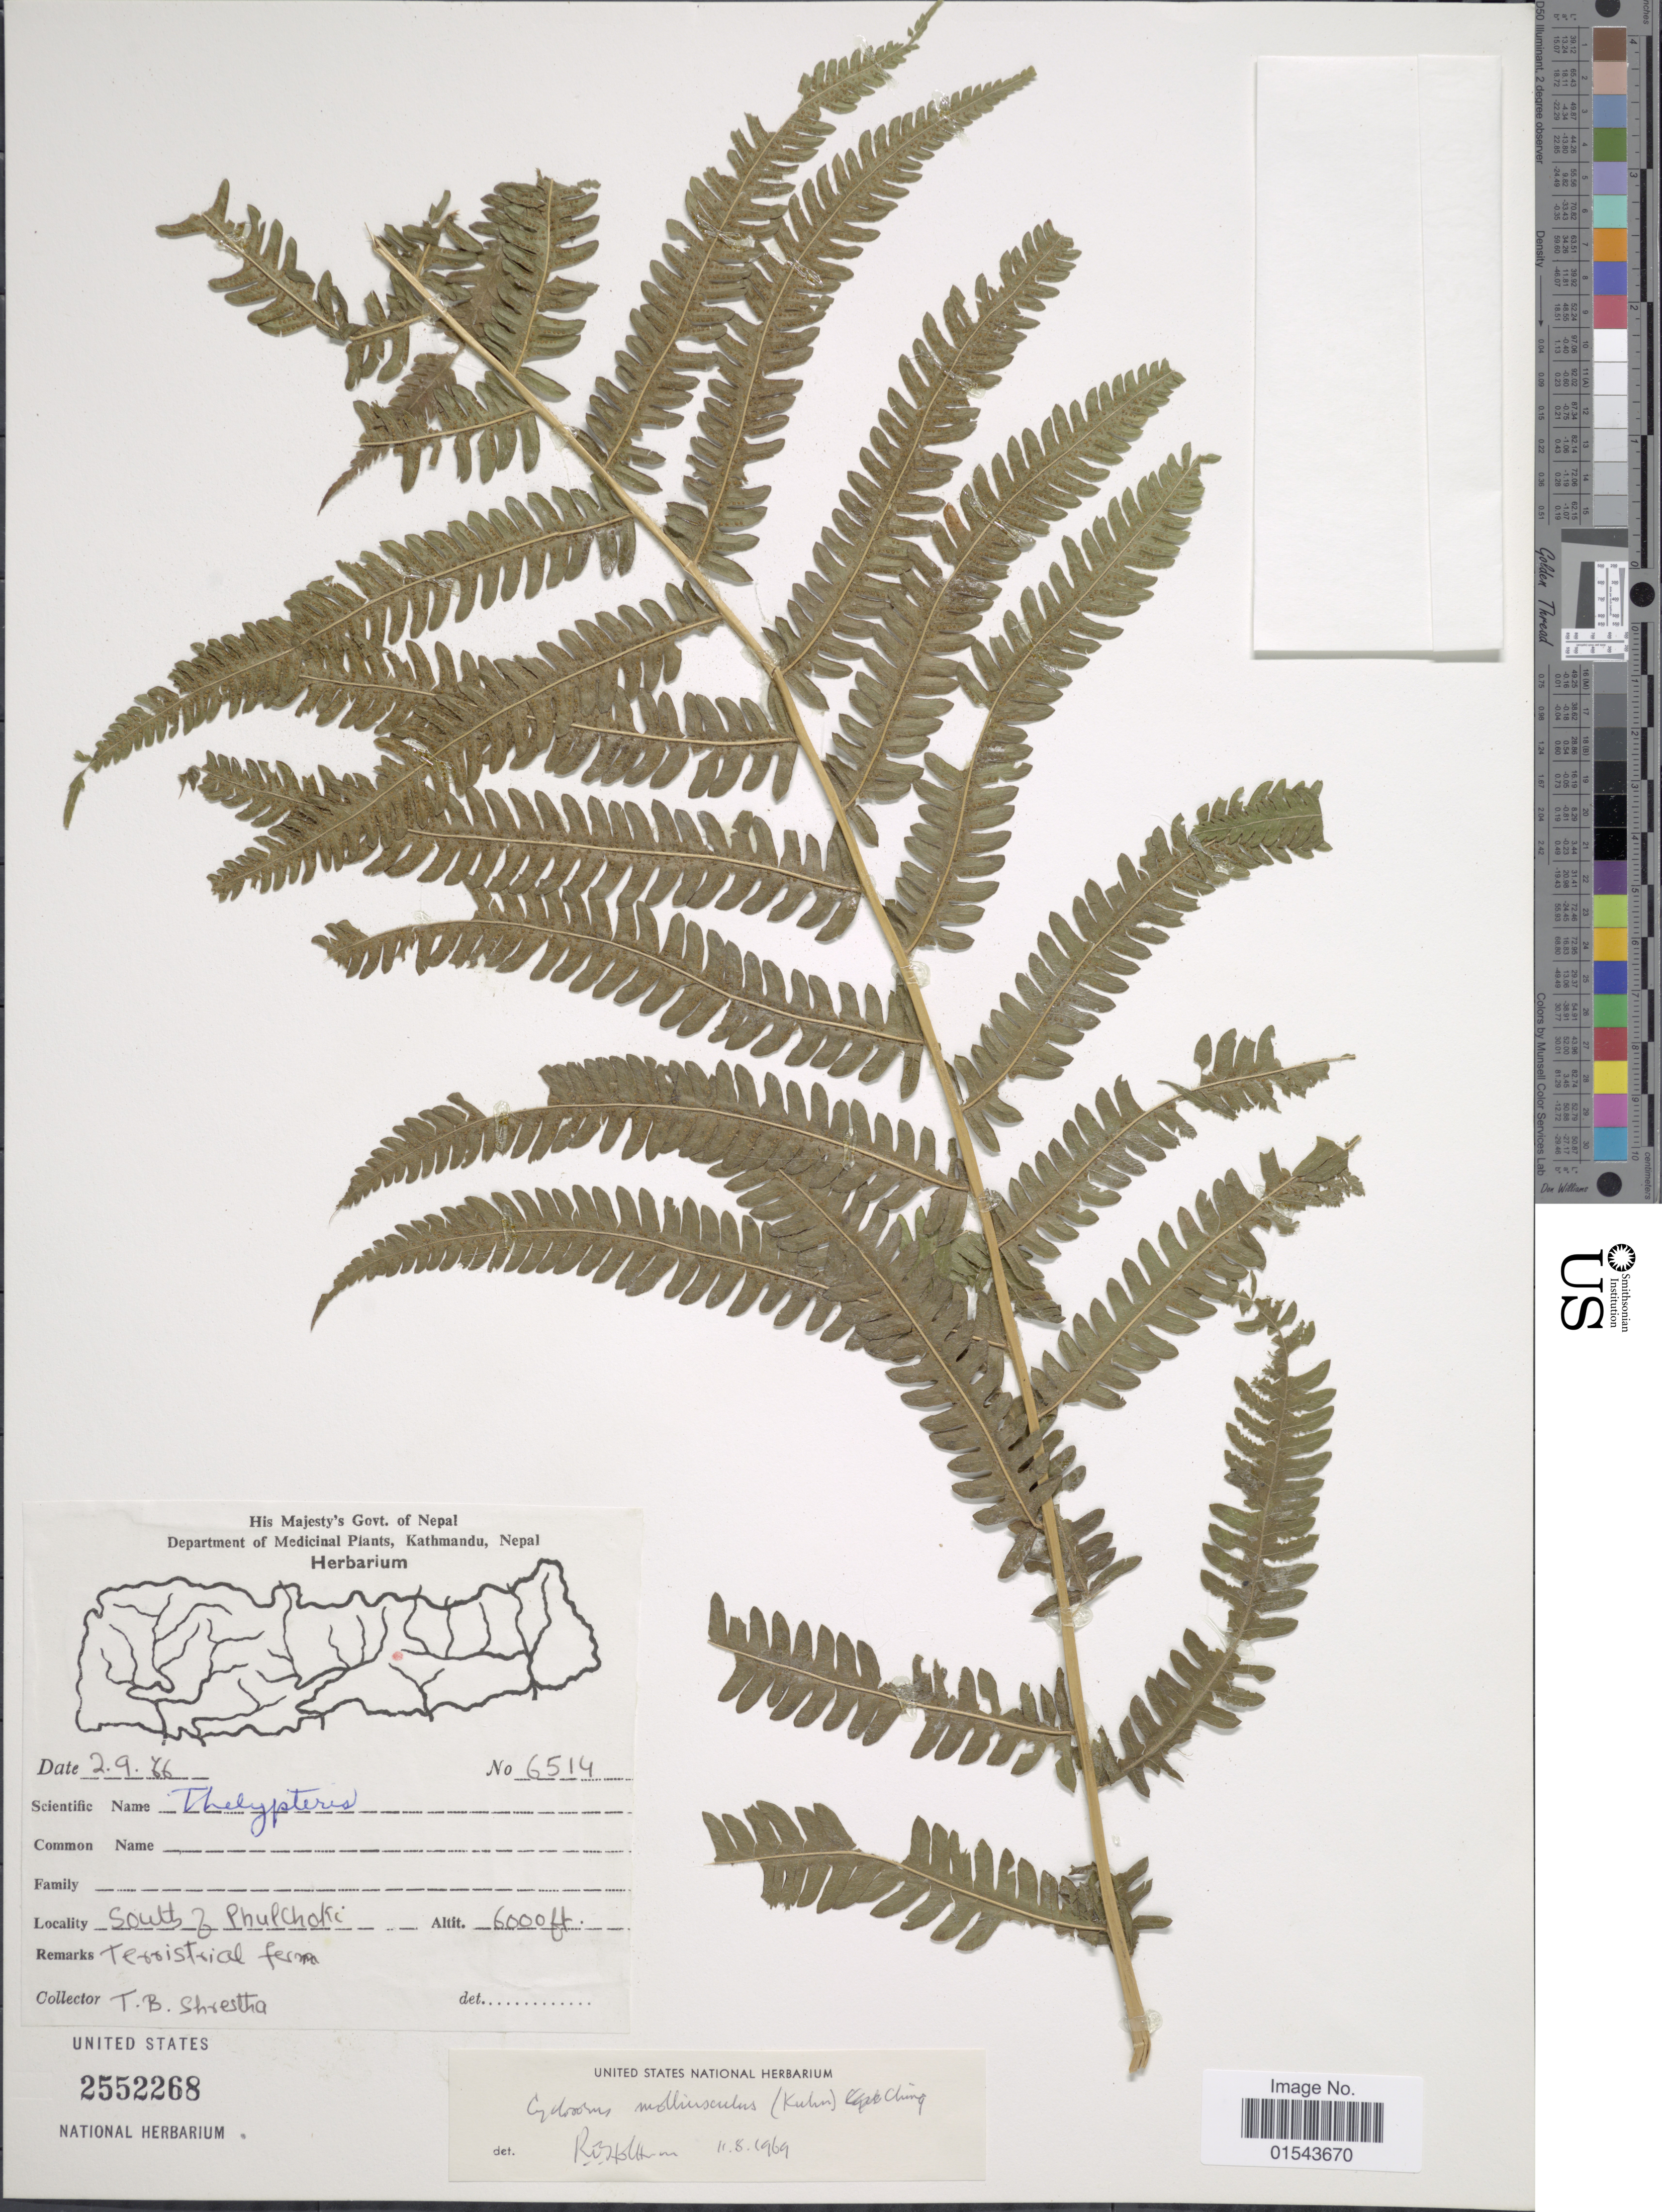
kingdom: Plantae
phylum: Tracheophyta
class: Polypodiopsida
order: Polypodiales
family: Thelypteridaceae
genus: Christella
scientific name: Christella molliuscula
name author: (Wall.) Holttum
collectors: T. B. Shrestha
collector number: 6514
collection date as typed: Transcribed d/m/y: 2/9/66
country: Nepal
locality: South of Phulchoki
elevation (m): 1829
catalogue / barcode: US 2552268